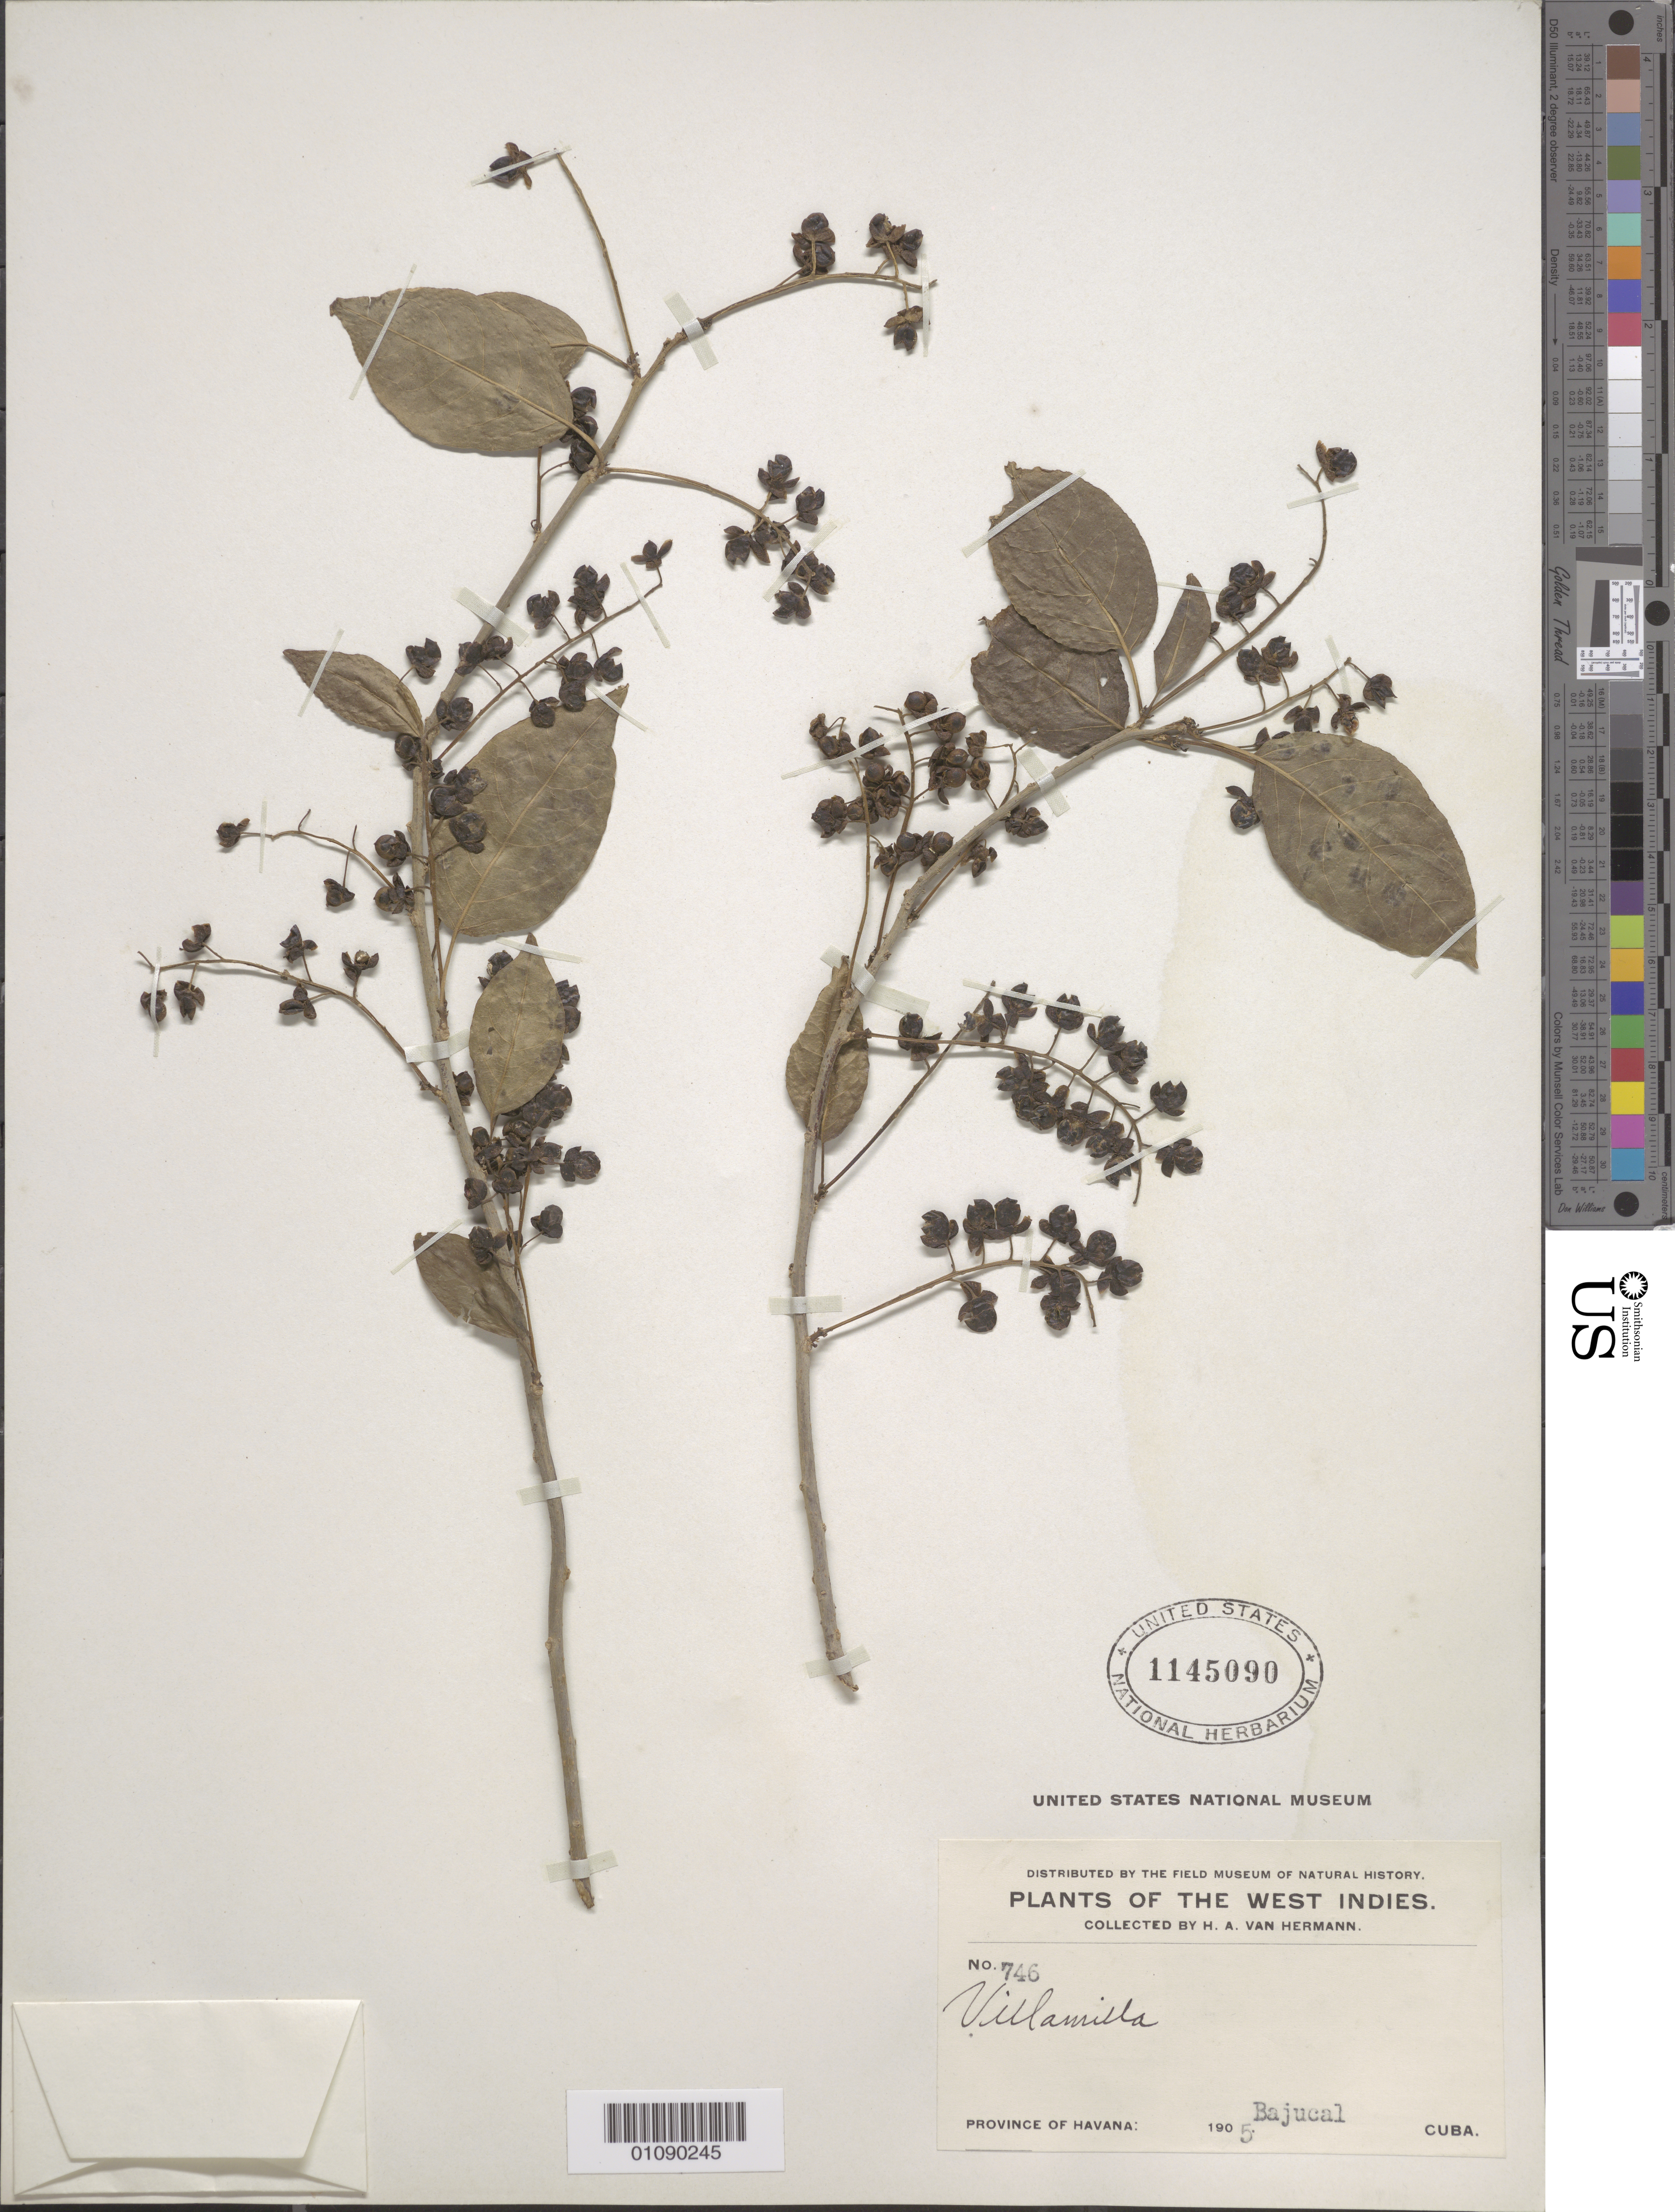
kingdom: Plantae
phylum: Tracheophyta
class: Magnoliopsida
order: Caryophyllales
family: Phytolaccaceae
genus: Trichostigma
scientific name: Trichostigma octandrum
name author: (L.) H. Walter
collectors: H. A. Van Hermann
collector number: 746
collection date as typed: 1905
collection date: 1905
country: Cuba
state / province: La Habana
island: Cuba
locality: Bajucal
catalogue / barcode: US 1145090